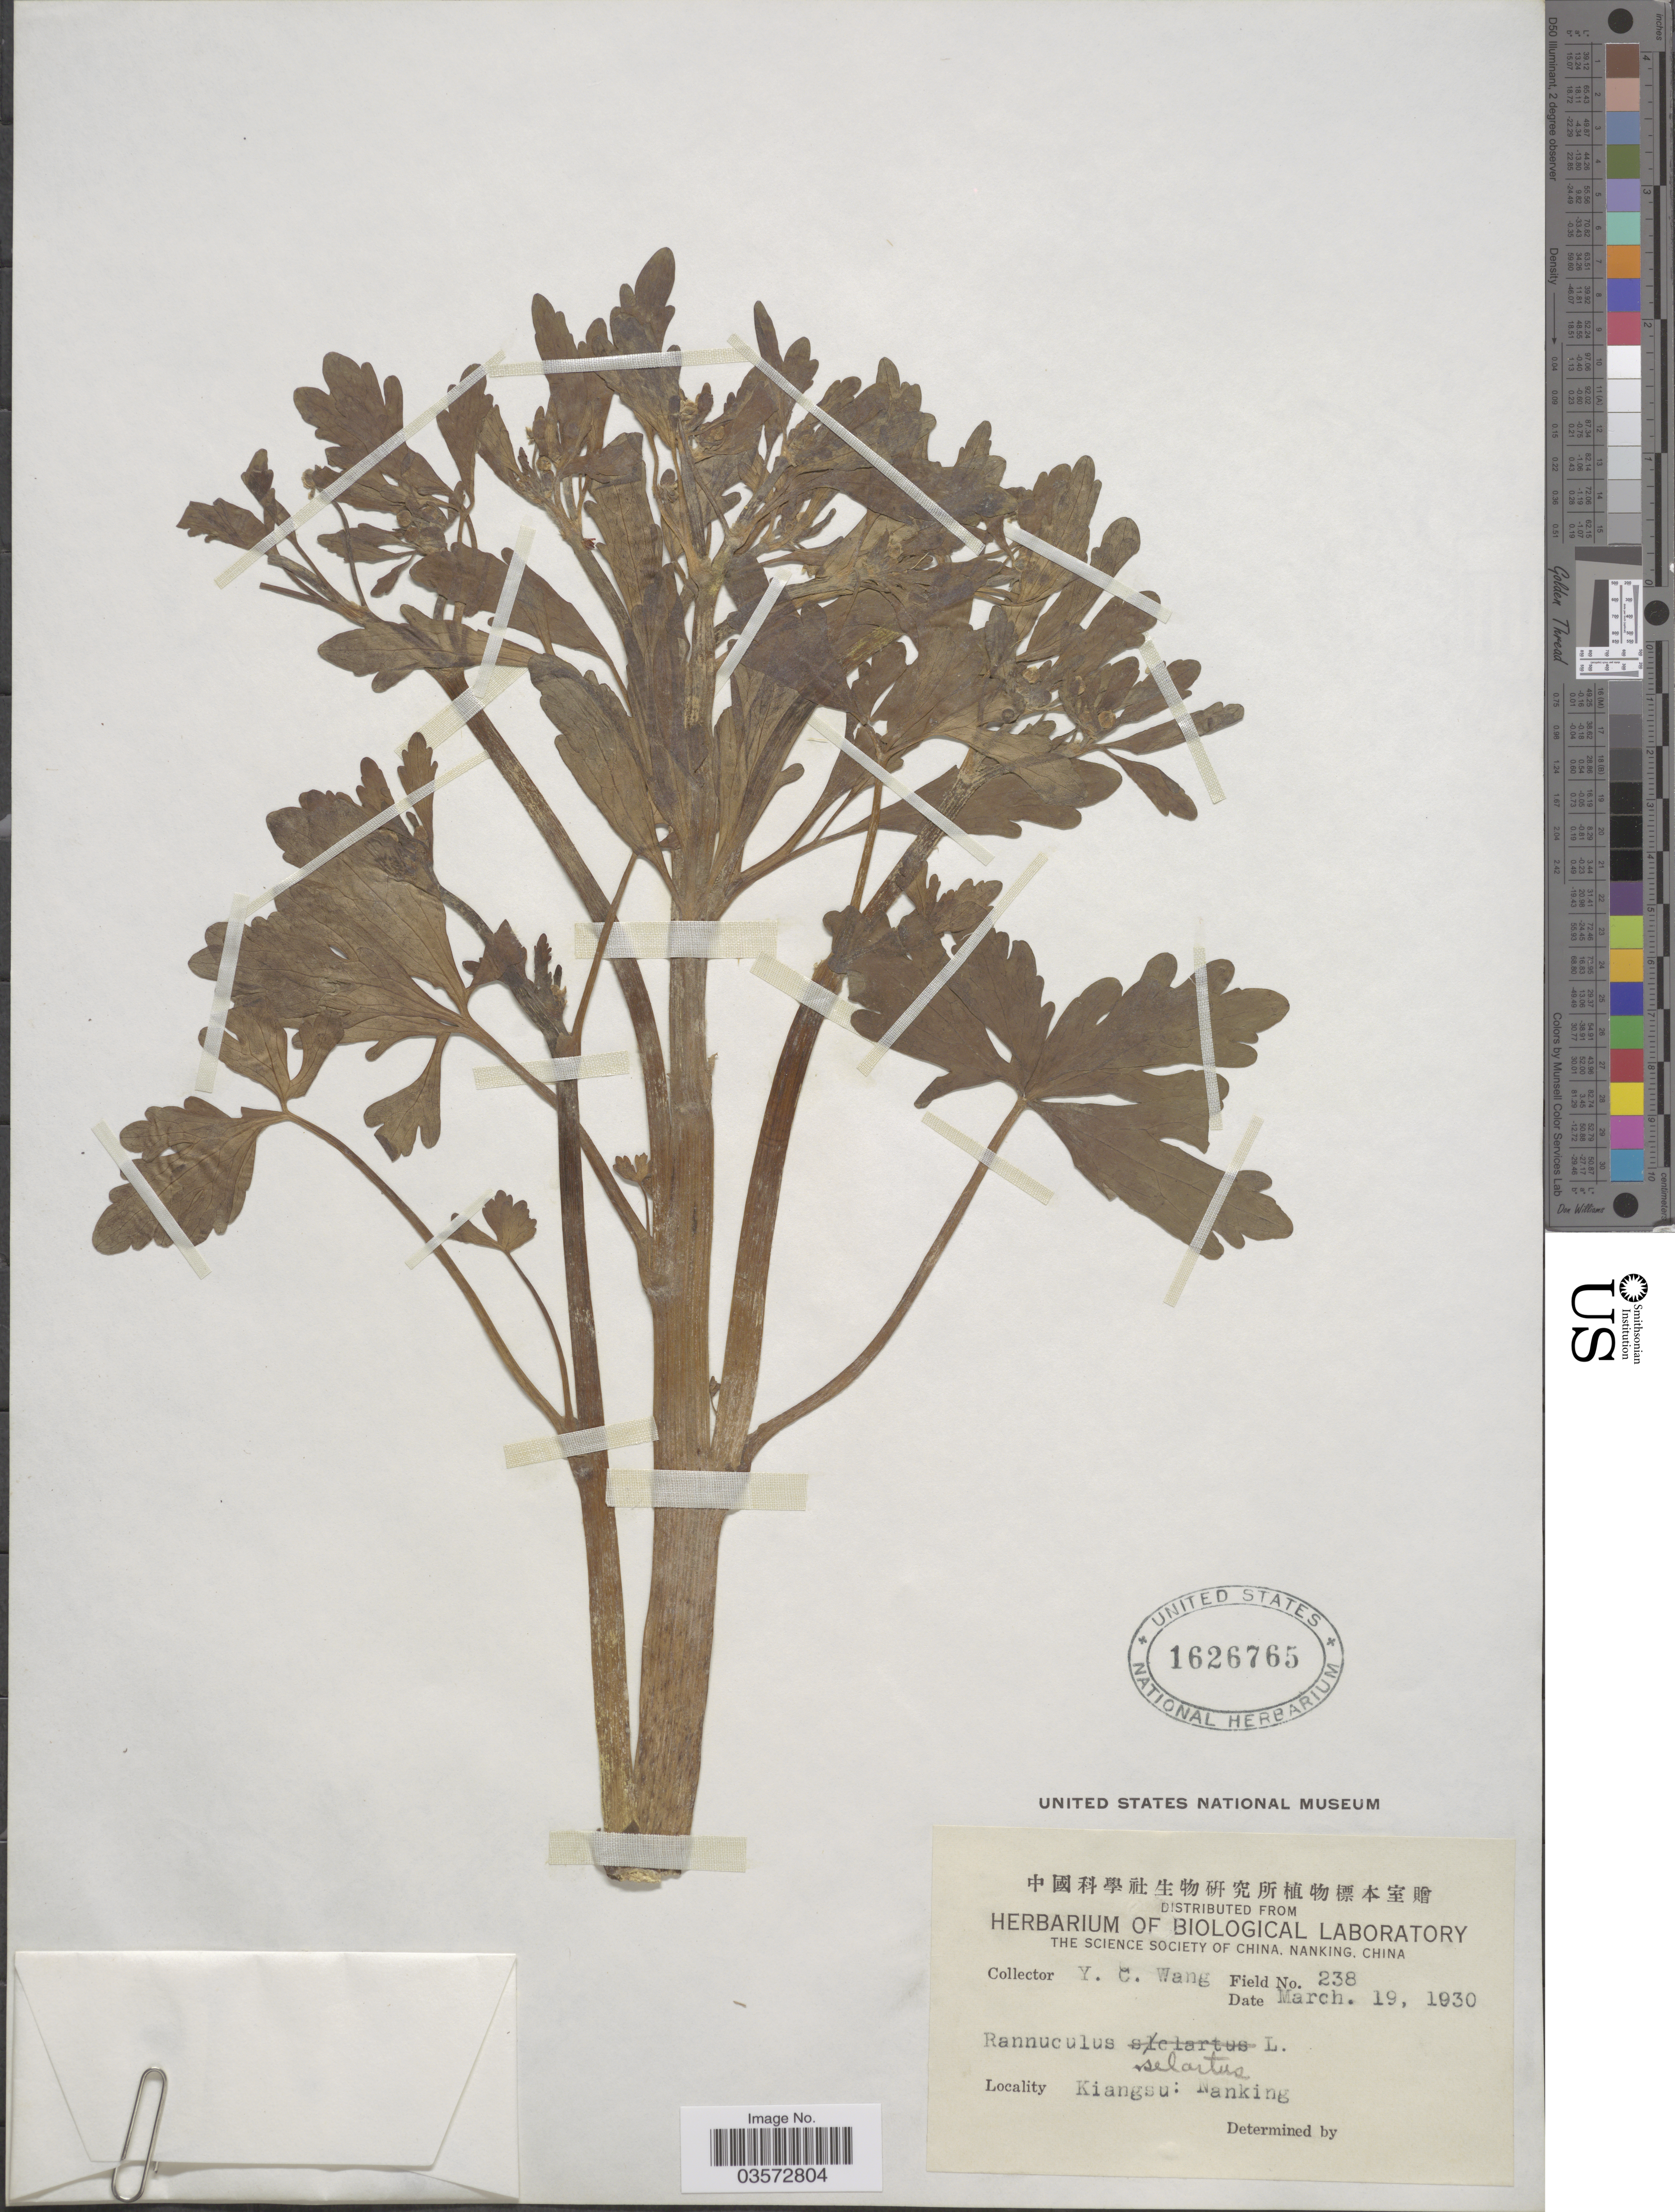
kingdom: Plantae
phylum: Tracheophyta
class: Magnoliopsida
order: Ranunculales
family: Ranunculaceae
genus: Ranunculus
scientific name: Ranunculus sceleratus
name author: L.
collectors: Y. C. Wang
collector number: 238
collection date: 1930-03-19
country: China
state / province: Jiangsu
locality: Kiangsu: Nanking.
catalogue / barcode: US 1626765